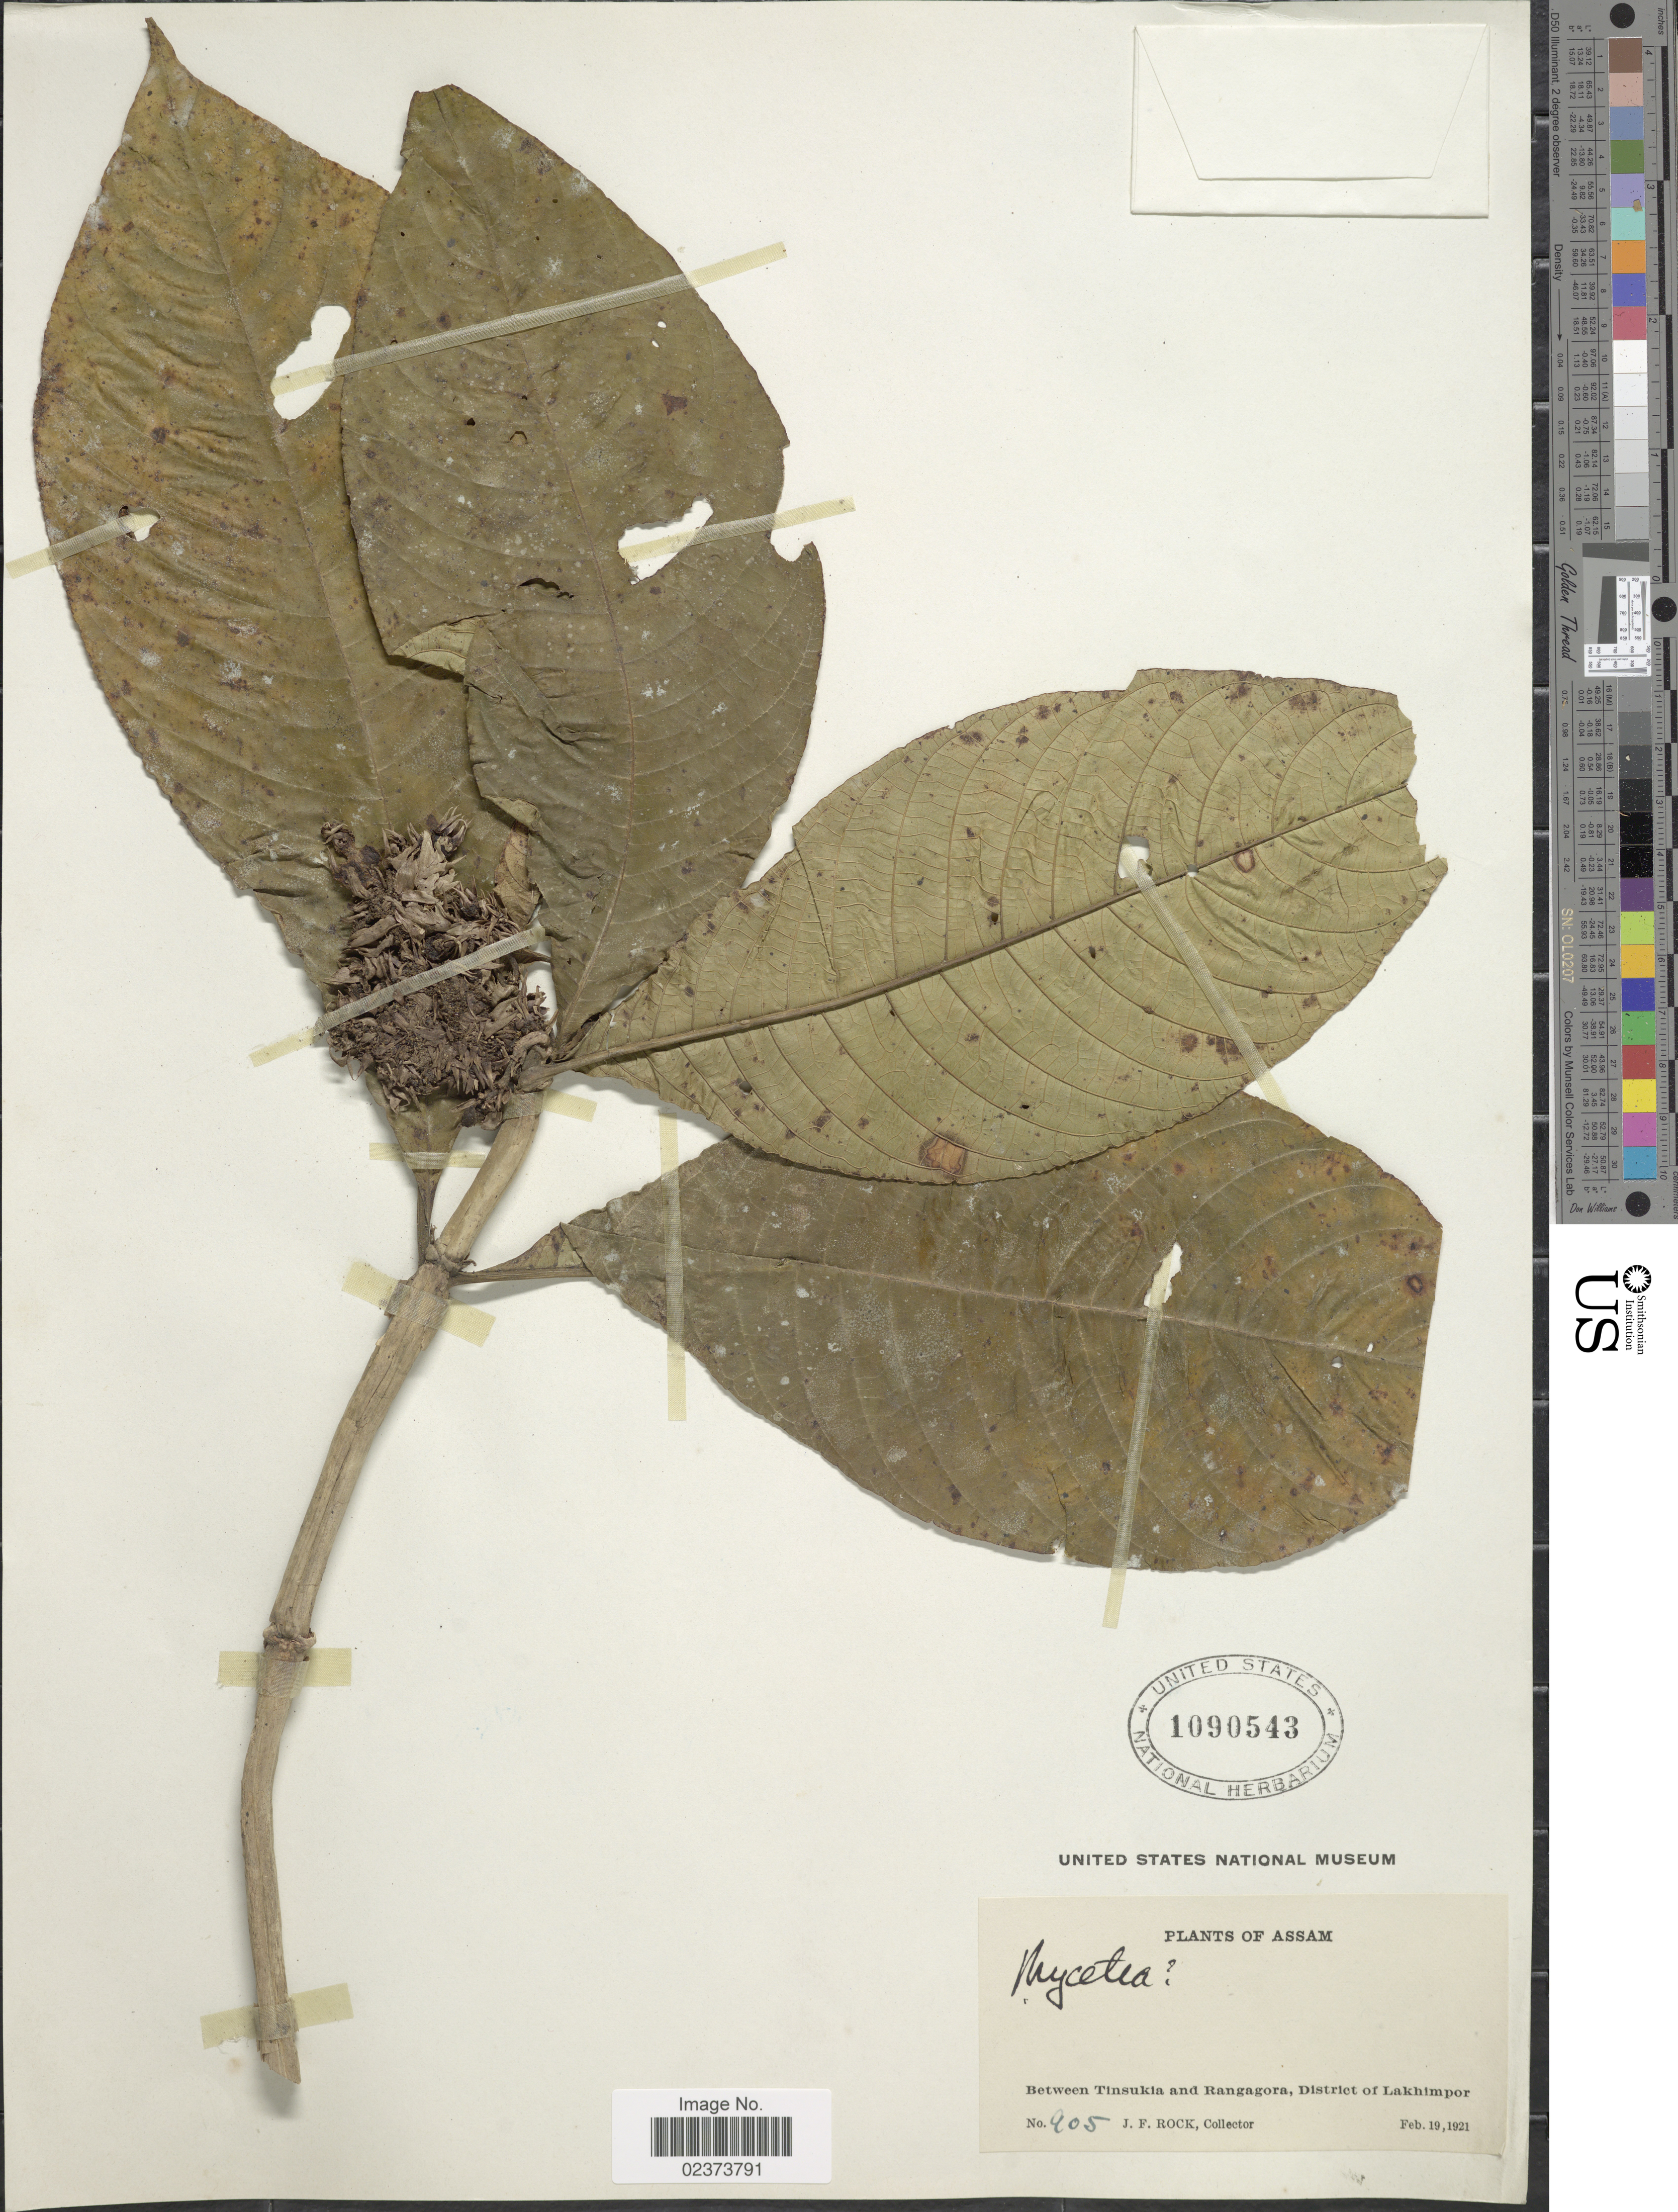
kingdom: Plantae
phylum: Tracheophyta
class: Magnoliopsida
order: Gentianales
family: Rubiaceae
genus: Mycetia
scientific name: Mycetia sp.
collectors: J. Rock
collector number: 905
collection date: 1921-02-19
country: India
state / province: Assam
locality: Assam, Between Tinsukia and Rangagora, District of Lakhimpor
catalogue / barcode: US 1090543